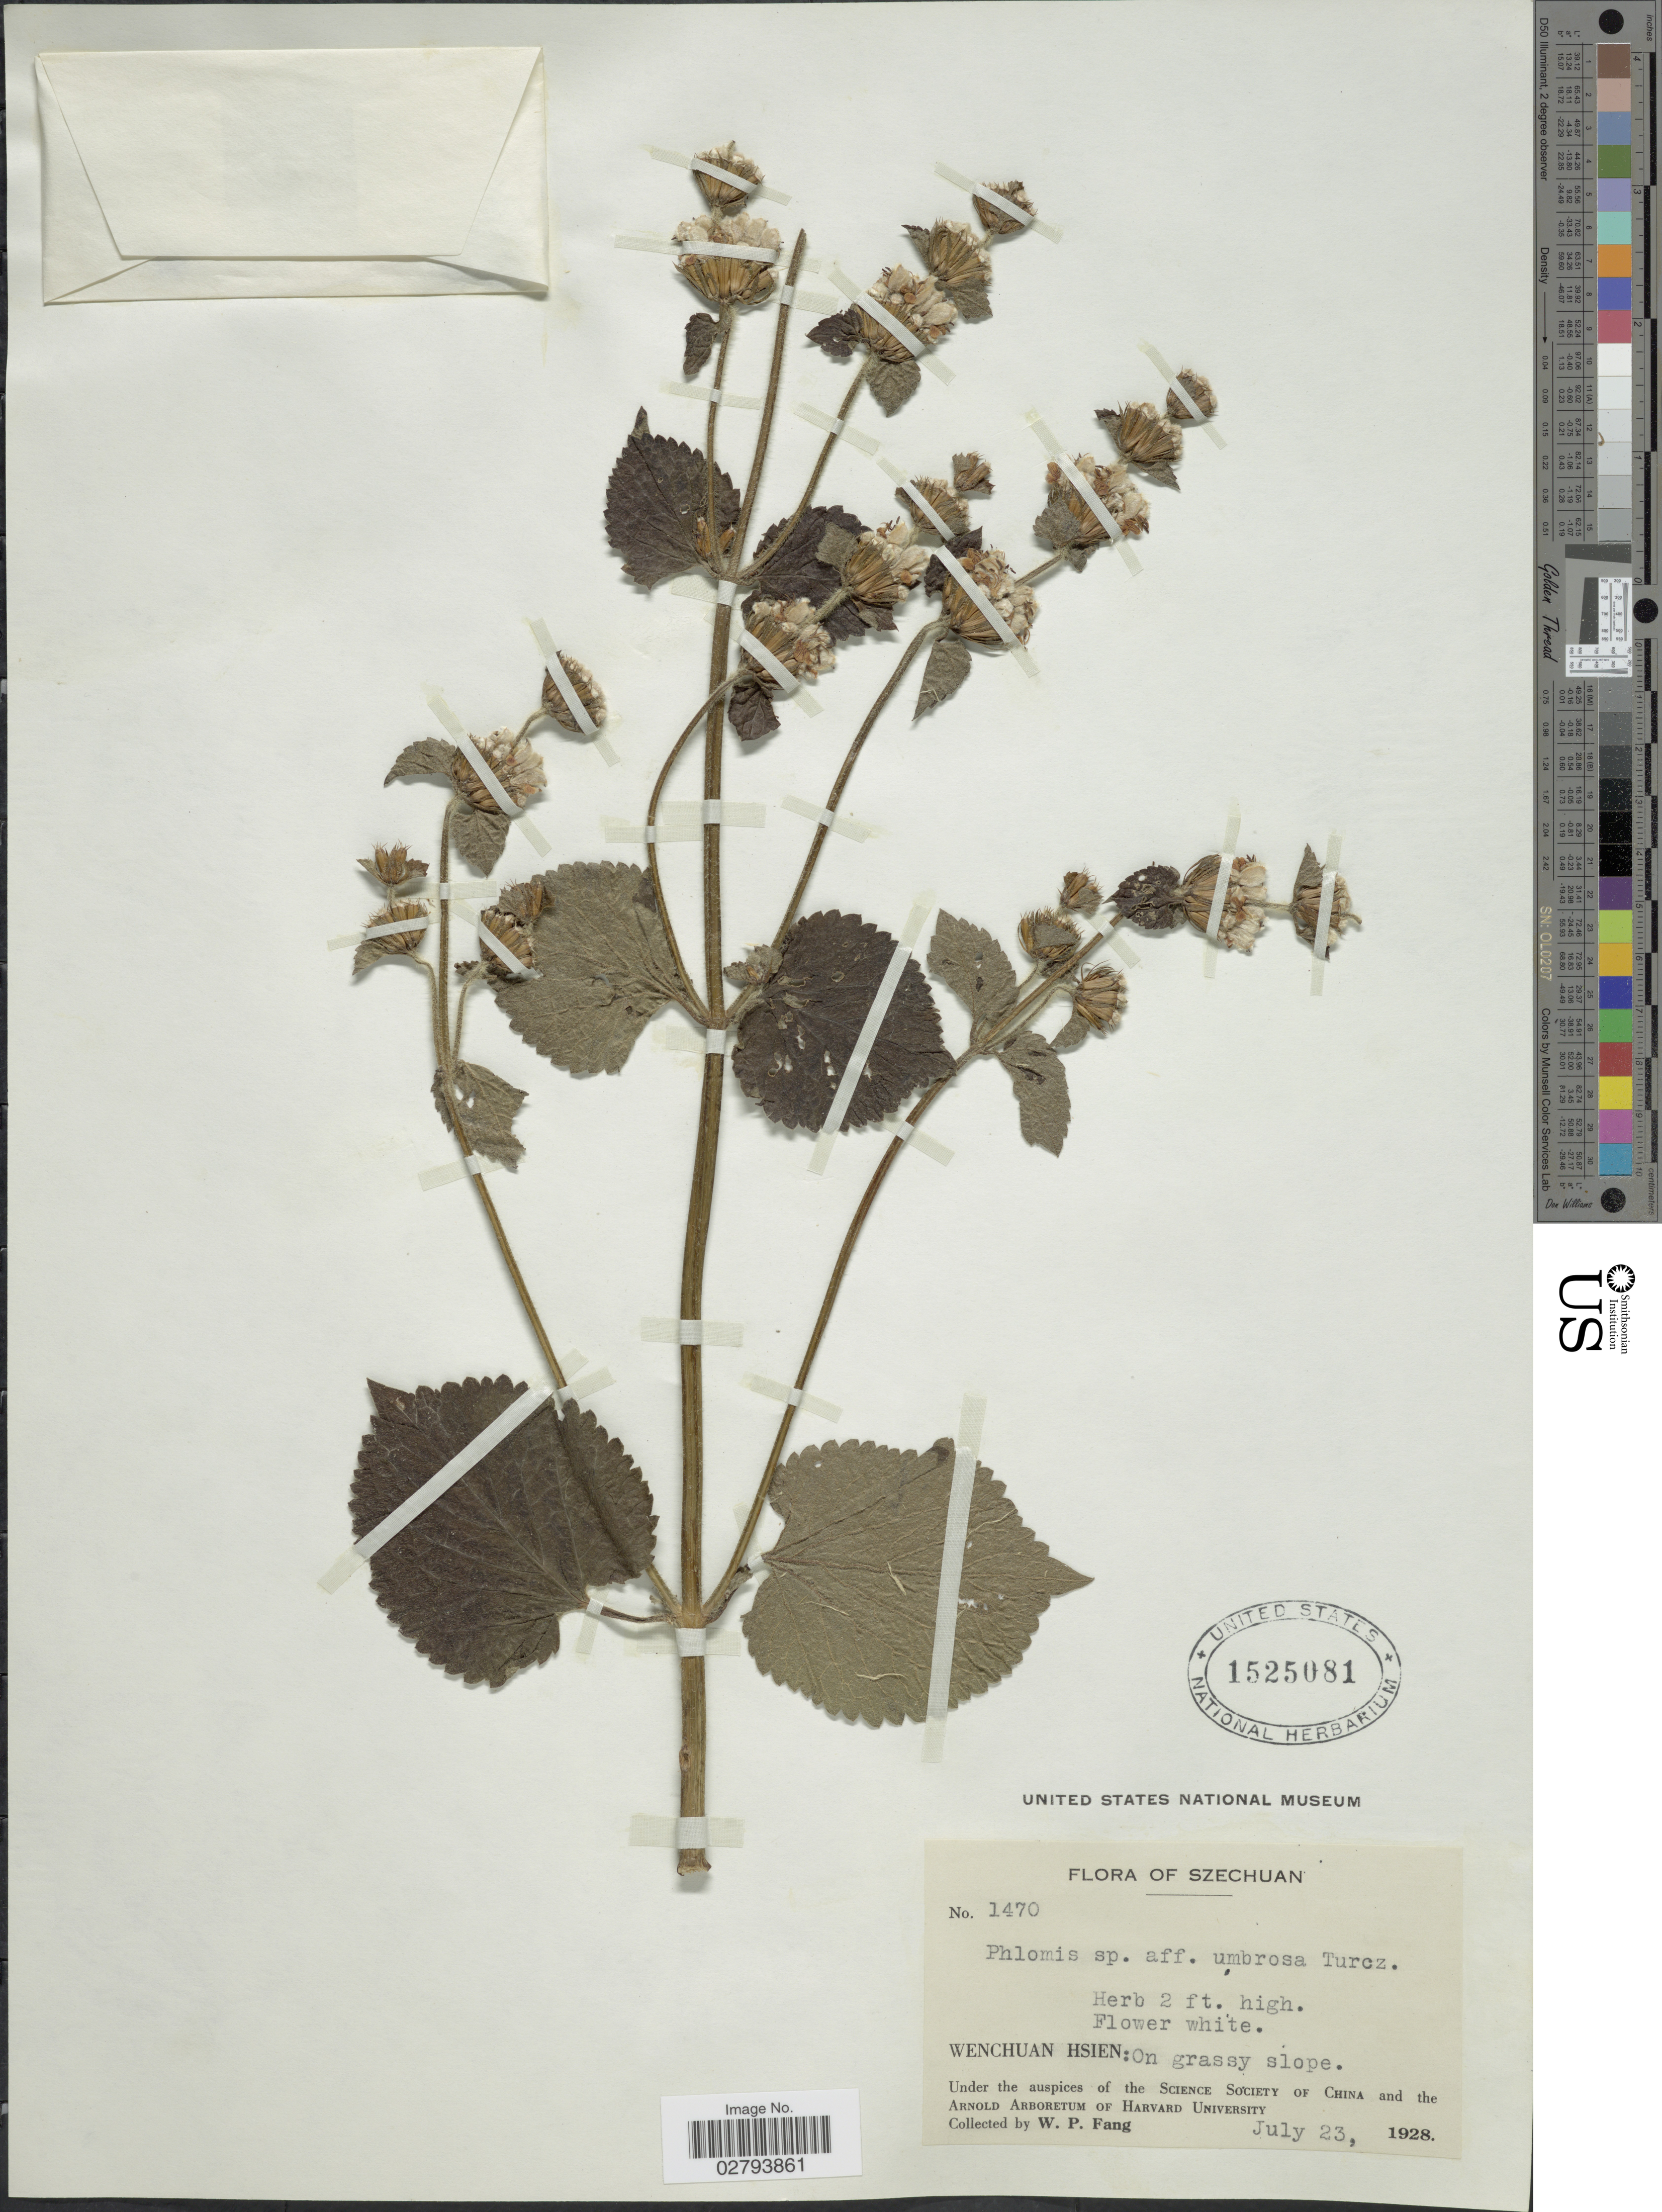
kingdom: Plantae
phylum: Tracheophyta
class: Magnoliopsida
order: Lamiales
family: Lamiaceae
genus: Phlomoides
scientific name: Phlomoides umbrosa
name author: (Turcz.) Kamelin & Makhm.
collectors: W. P. Fang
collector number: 1470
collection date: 1928-07-23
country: China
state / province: Sichuan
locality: Szechuan, Wenchuan Hsien: On grassy slope.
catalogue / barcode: US 1525081